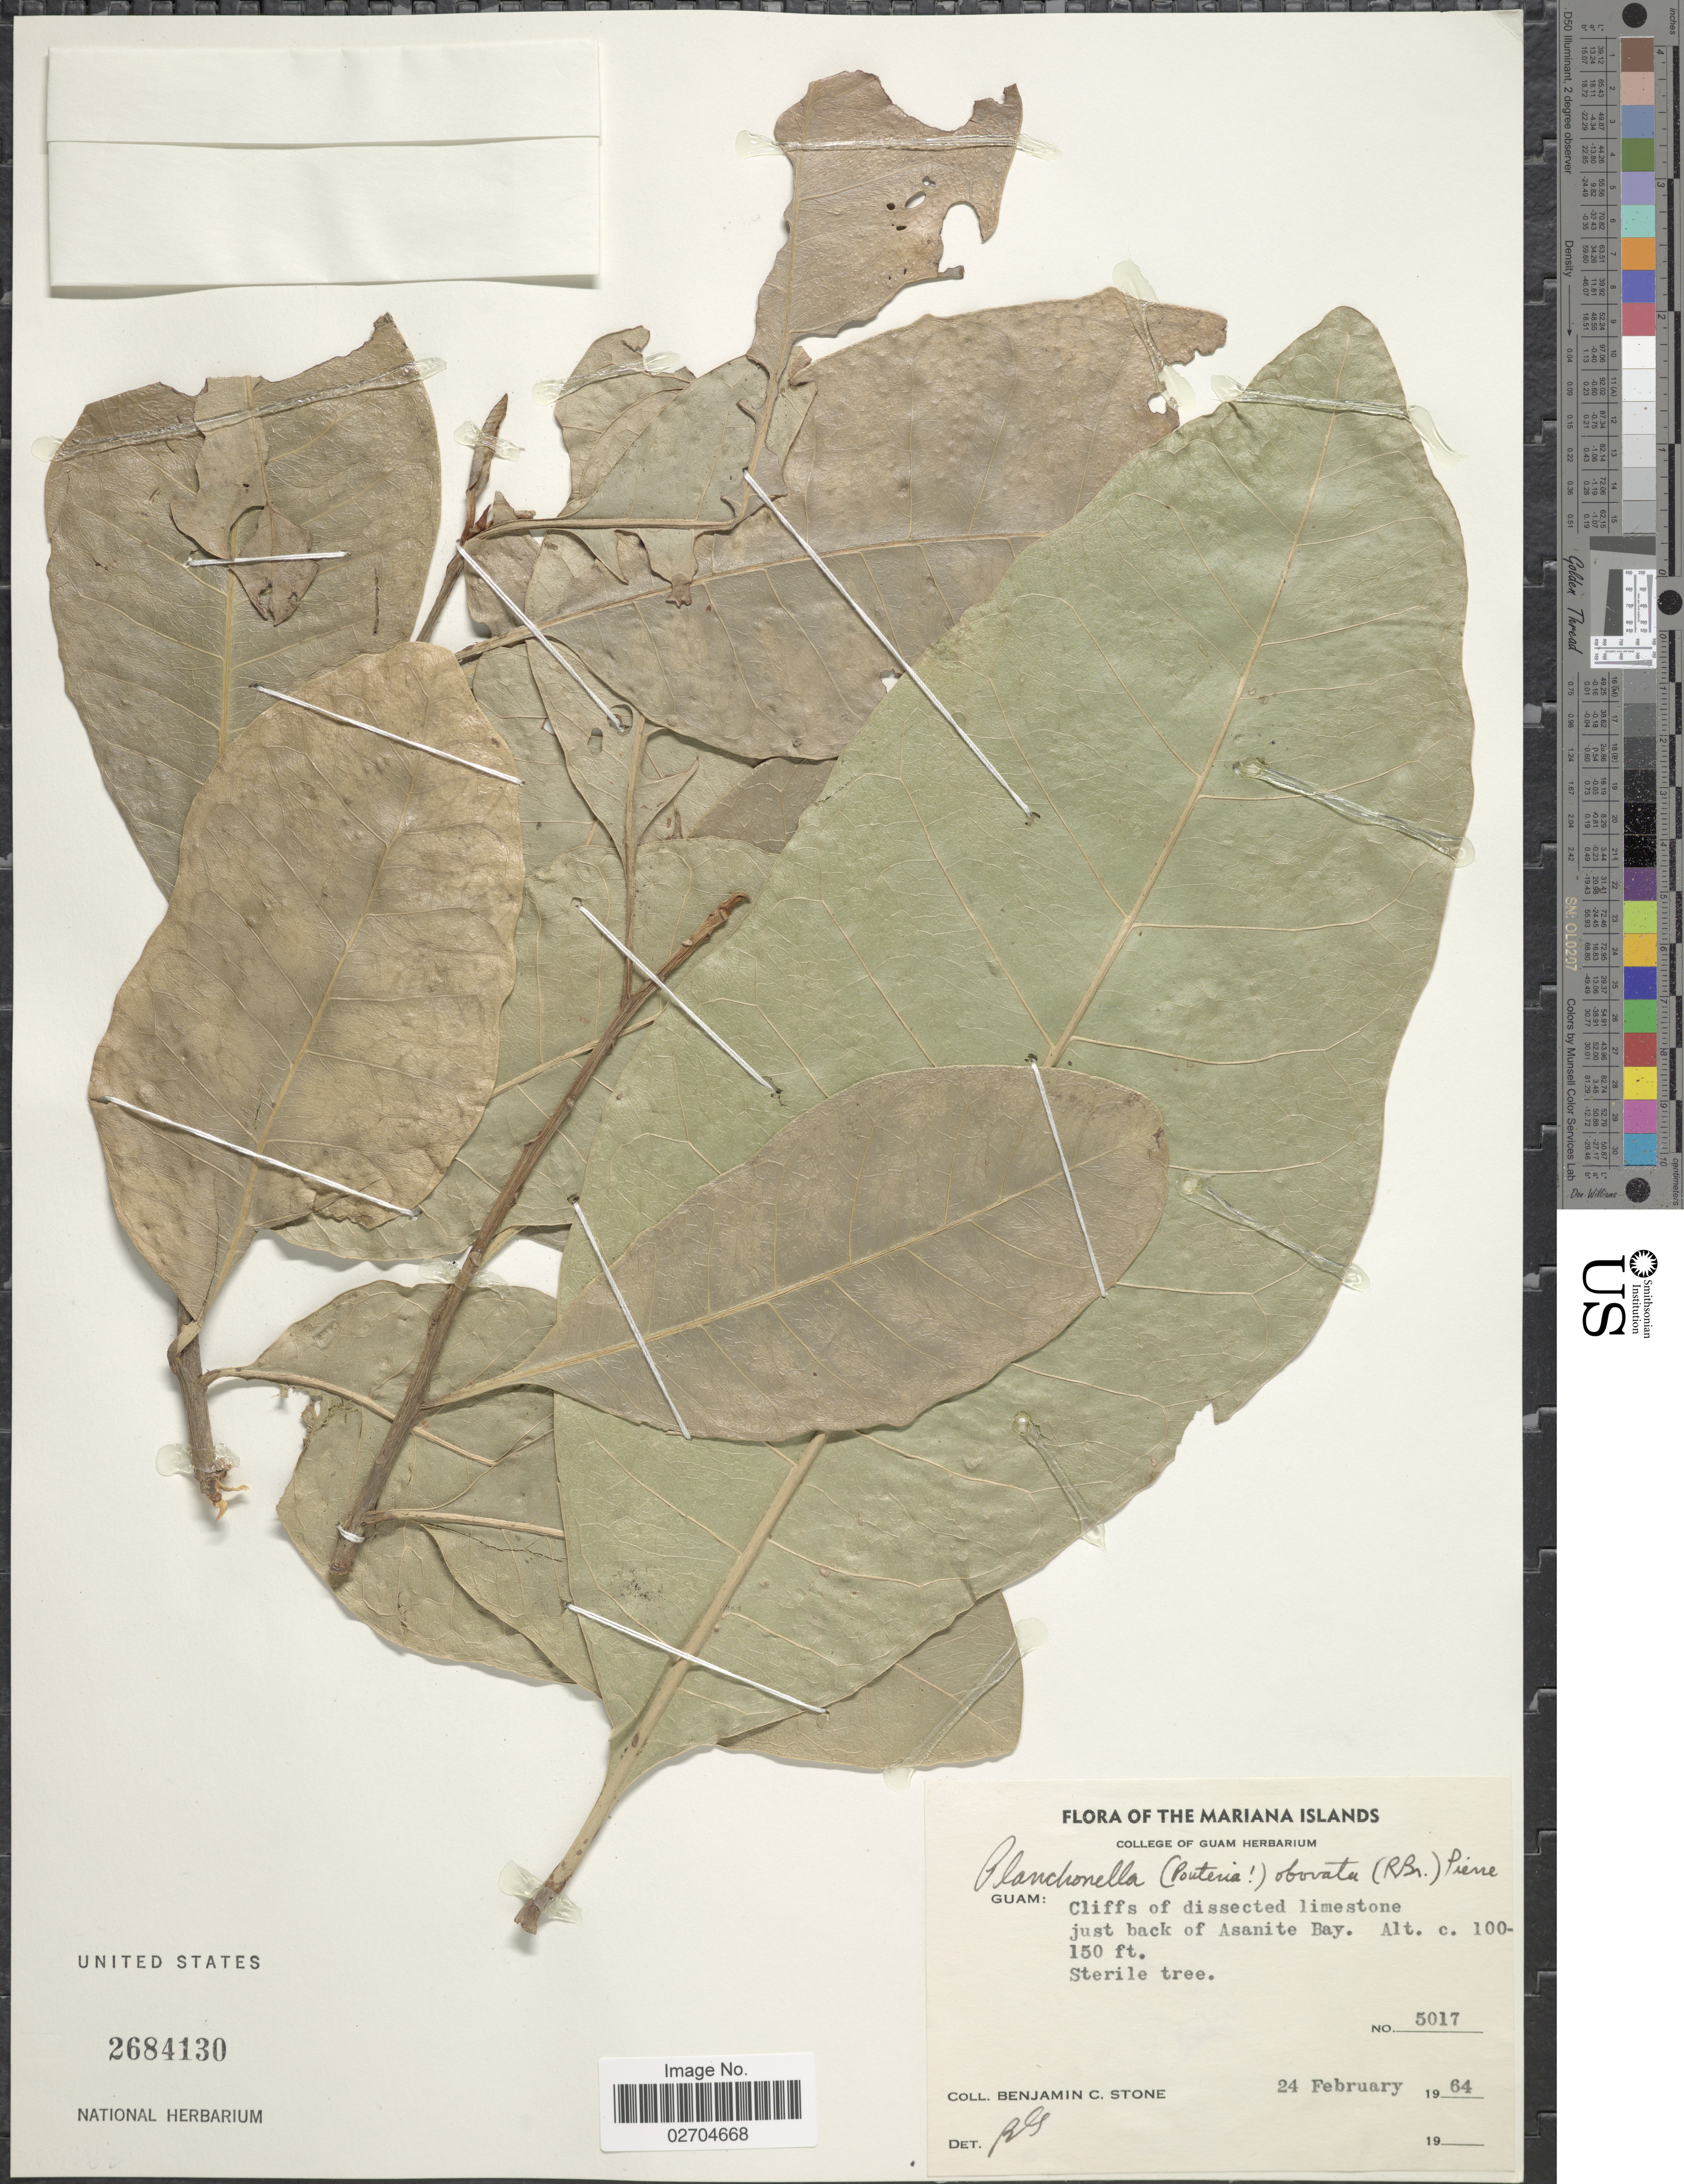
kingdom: Plantae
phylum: Tracheophyta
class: Magnoliopsida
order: Ericales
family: Sapotaceae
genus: Planchonella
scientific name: Planchonella obovata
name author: (R. Br.) Pierre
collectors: B. C. Stone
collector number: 5017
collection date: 1964-02-24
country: Guam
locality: Mariana Islands. Just back of Asanite Bay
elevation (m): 30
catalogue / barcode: US 2684130